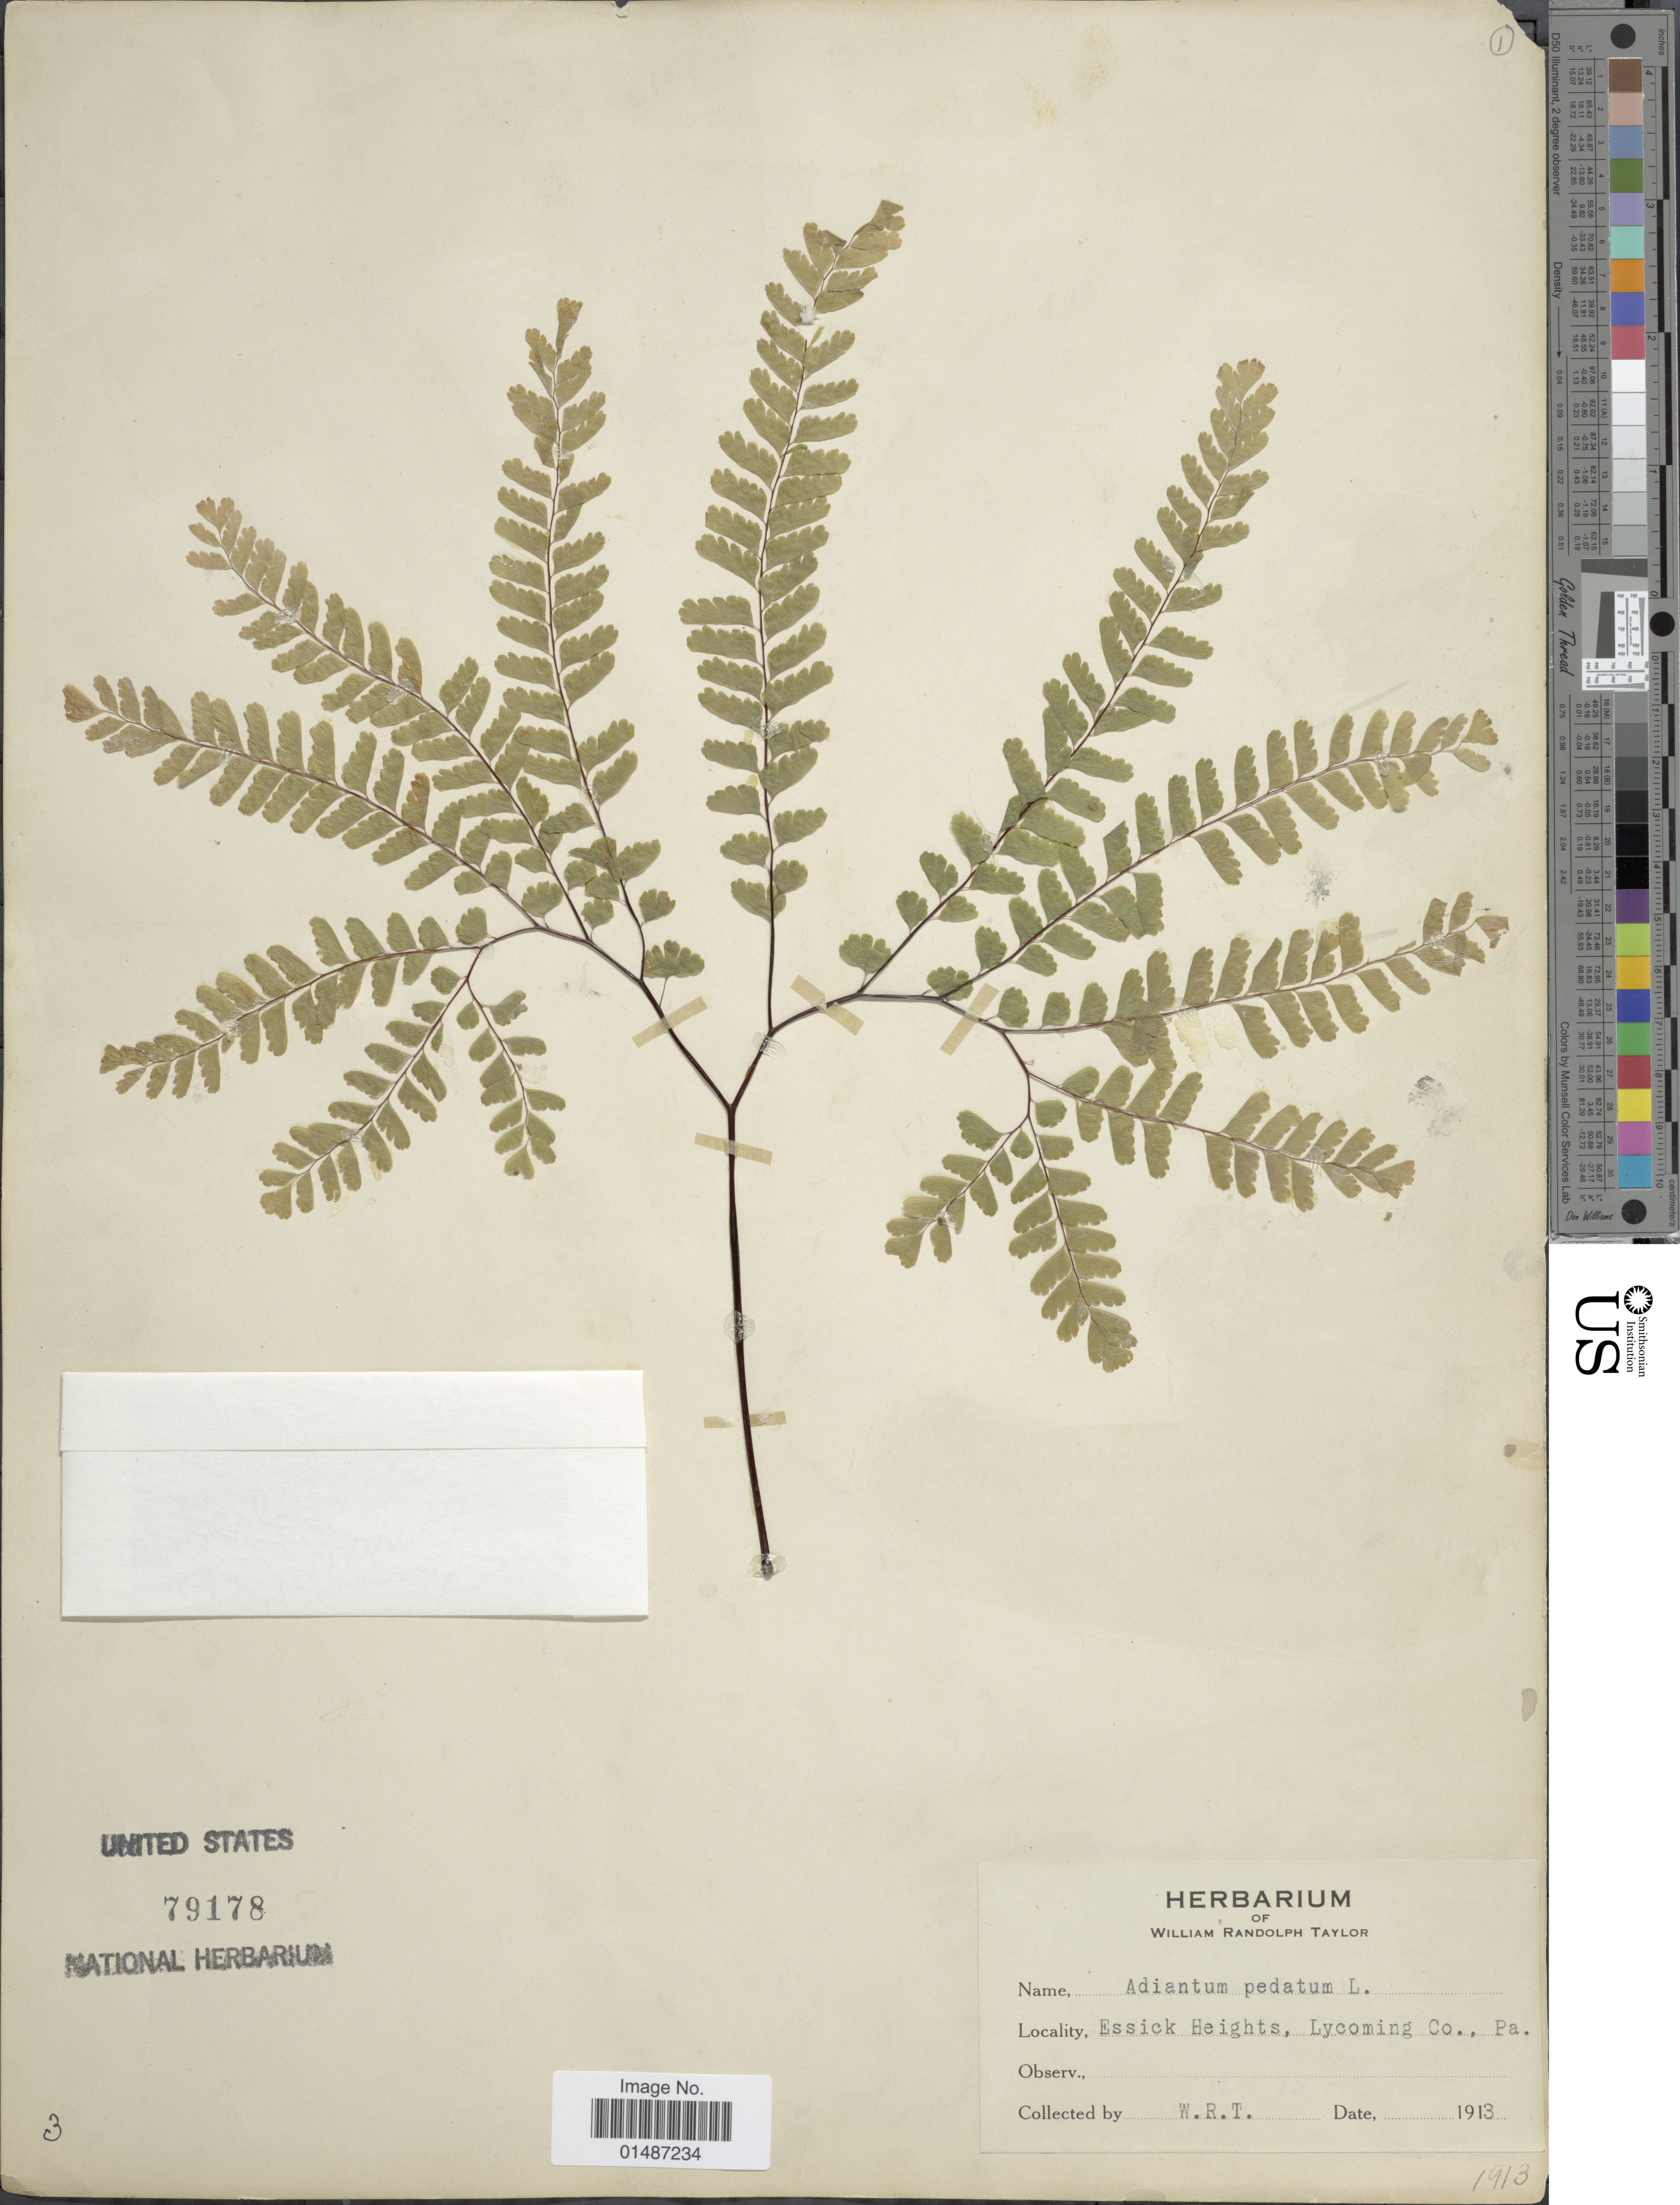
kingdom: Plantae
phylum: Tracheophyta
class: Polypodiopsida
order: Polypodiales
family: Pteridaceae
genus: Adiantum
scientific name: Adiantum pedatum var. pedatum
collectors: W. R. Taylor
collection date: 1913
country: United States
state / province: Pennsylvania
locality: Essick Heights, Lycoming Co.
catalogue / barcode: US 79178